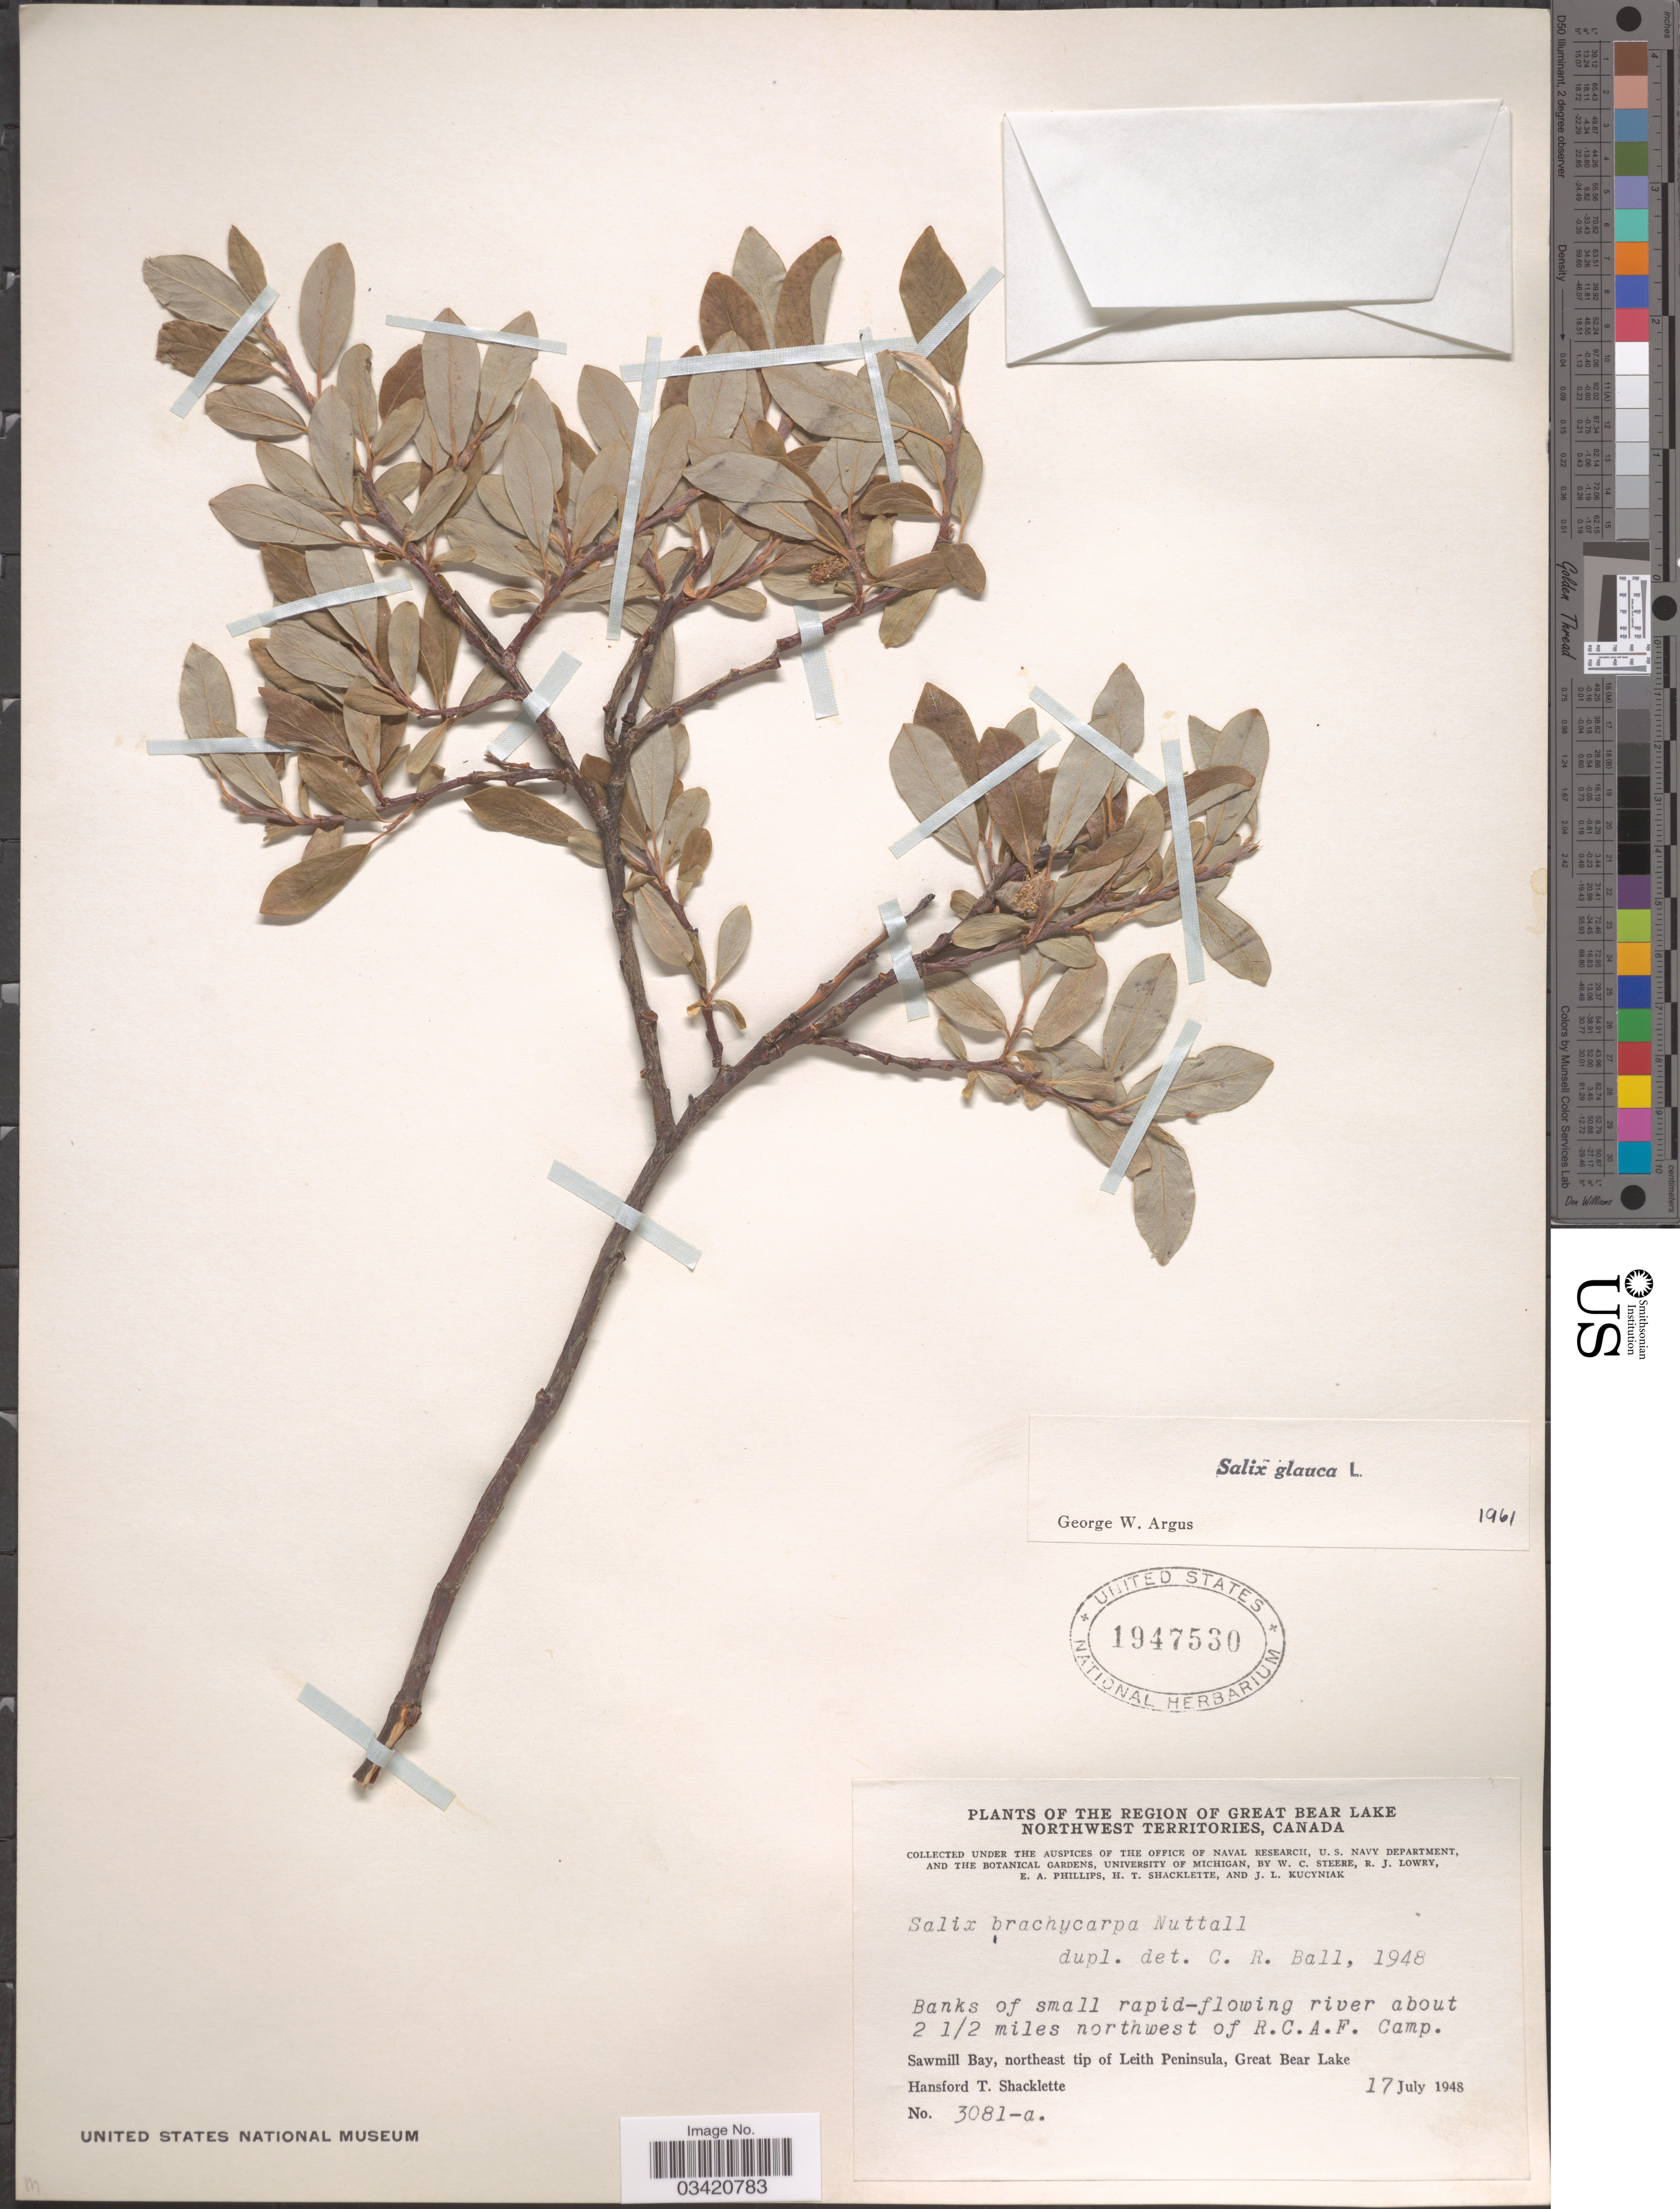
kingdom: Plantae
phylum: Tracheophyta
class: Magnoliopsida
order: Malpighiales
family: Salicaceae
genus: Salix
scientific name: Salix glauca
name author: L.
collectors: H. Shacklette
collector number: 3081-a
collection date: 1948-07-17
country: Canada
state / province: Northwest Territories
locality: Region of Great Bear Lake. Banks of small rapid-flowing river about 2 ½ miles northwest of R.C.A.F. Camp. Sawmill Bay, northeast tip of Leith Peninsula, Great Bear Lake.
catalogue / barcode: US 1947530